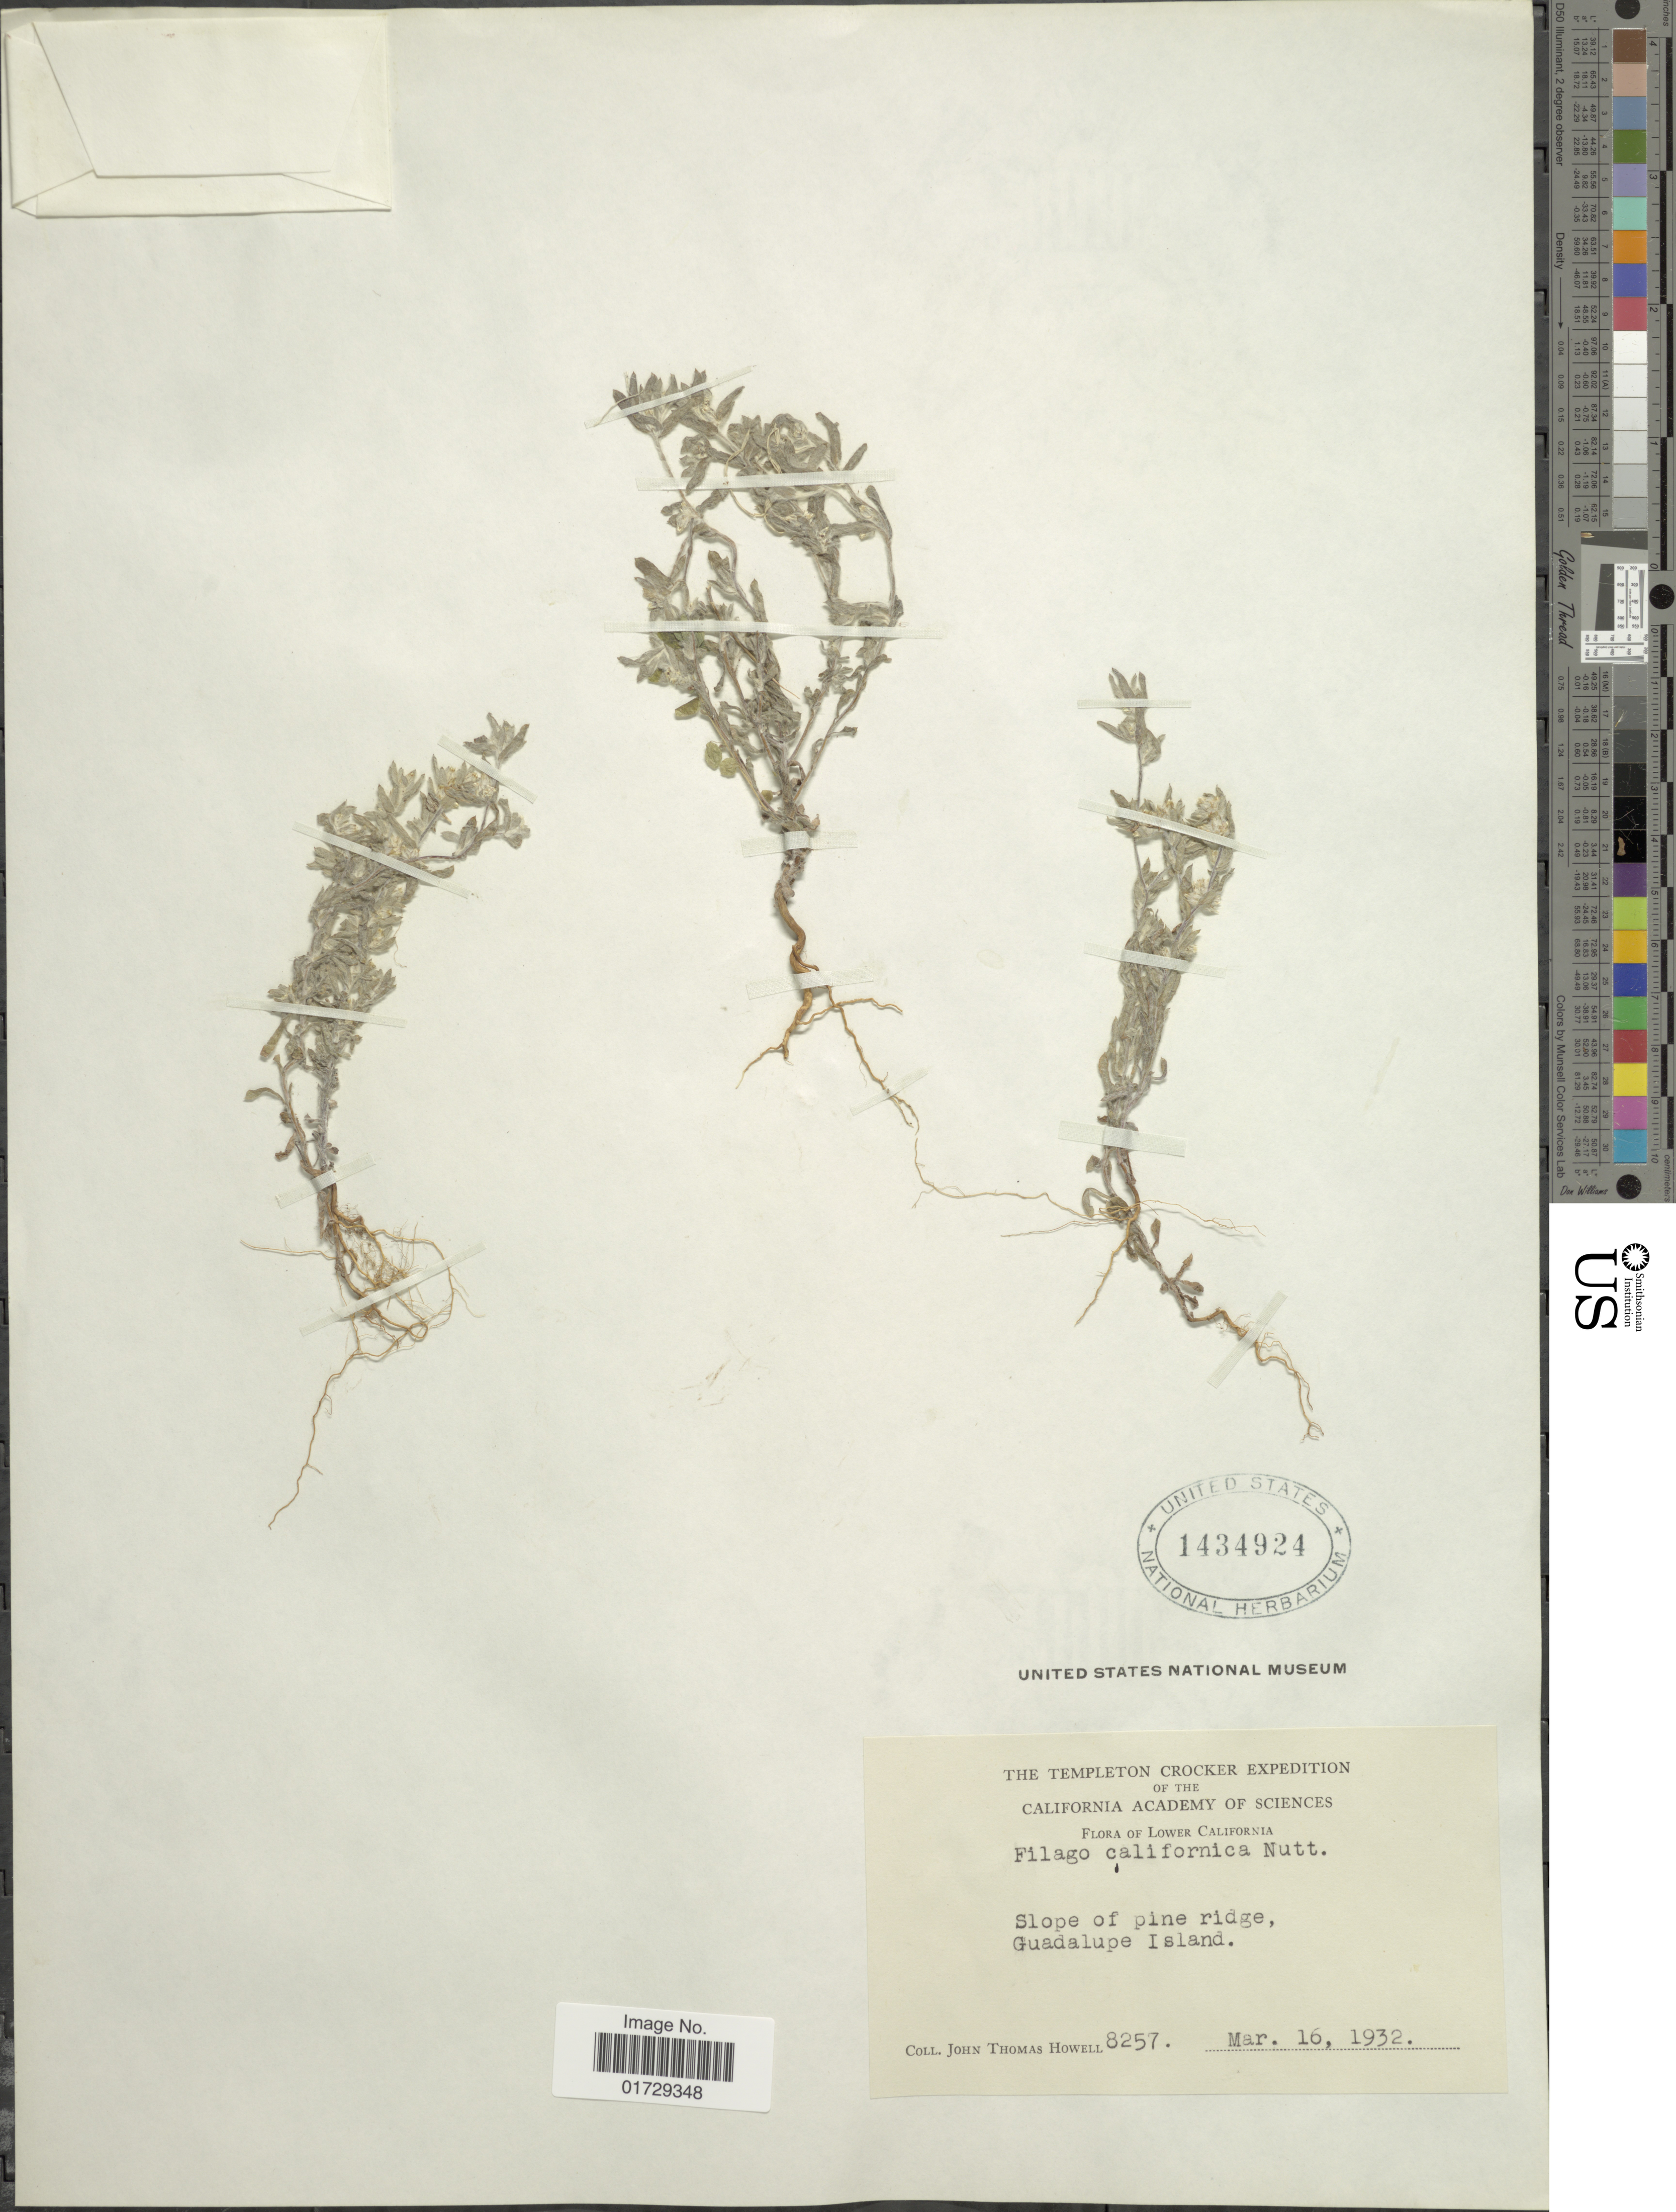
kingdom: Plantae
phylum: Tracheophyta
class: Magnoliopsida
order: Asterales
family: Asteraceae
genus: Filago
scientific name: Filago californica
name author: Nutt.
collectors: J. T. Howell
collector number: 8257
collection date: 1932-03-16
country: Mexico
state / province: Baja California Sur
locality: Lower California, Guadalupe Island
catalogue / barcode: US 1434924